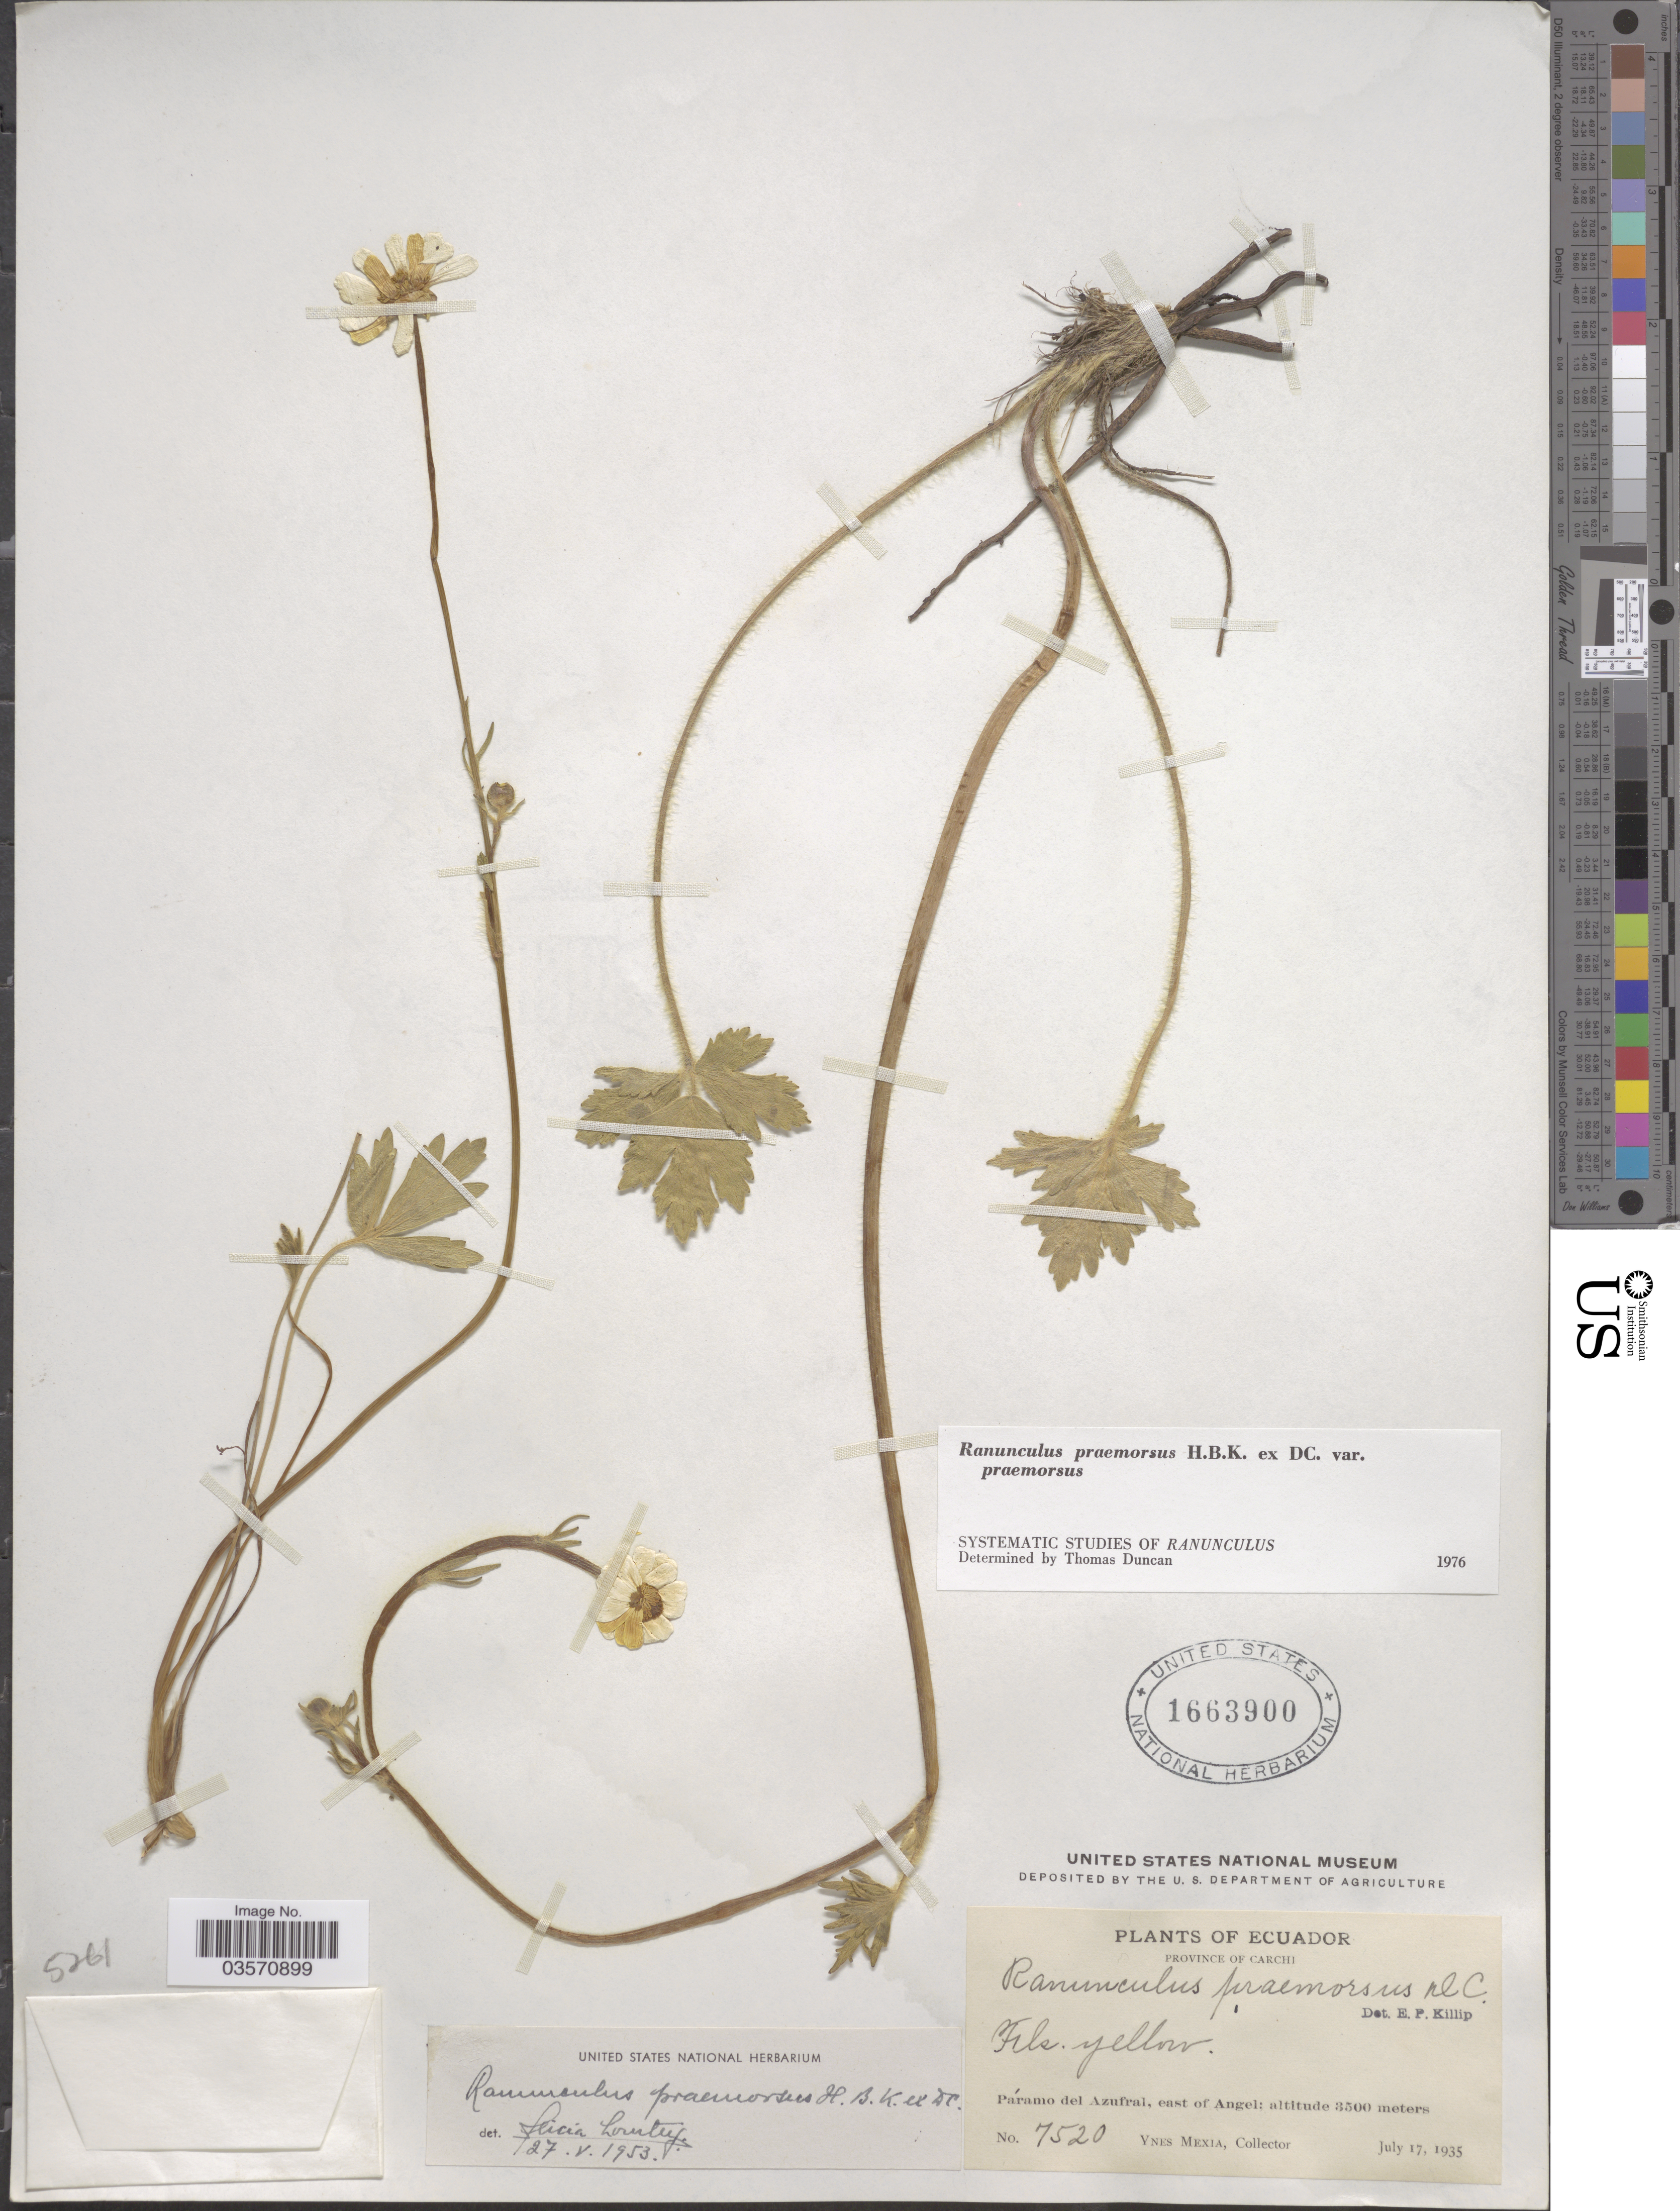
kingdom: Plantae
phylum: Tracheophyta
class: Magnoliopsida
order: Ranunculales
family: Ranunculaceae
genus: Ranunculus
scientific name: Ranunculus praemorsus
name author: Kunth ex DC.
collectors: Y. Mexia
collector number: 7520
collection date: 1935-07-17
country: Ecuador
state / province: Carchi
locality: Páramo del Azufral, east of Angel.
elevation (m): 3500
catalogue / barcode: US 1663900